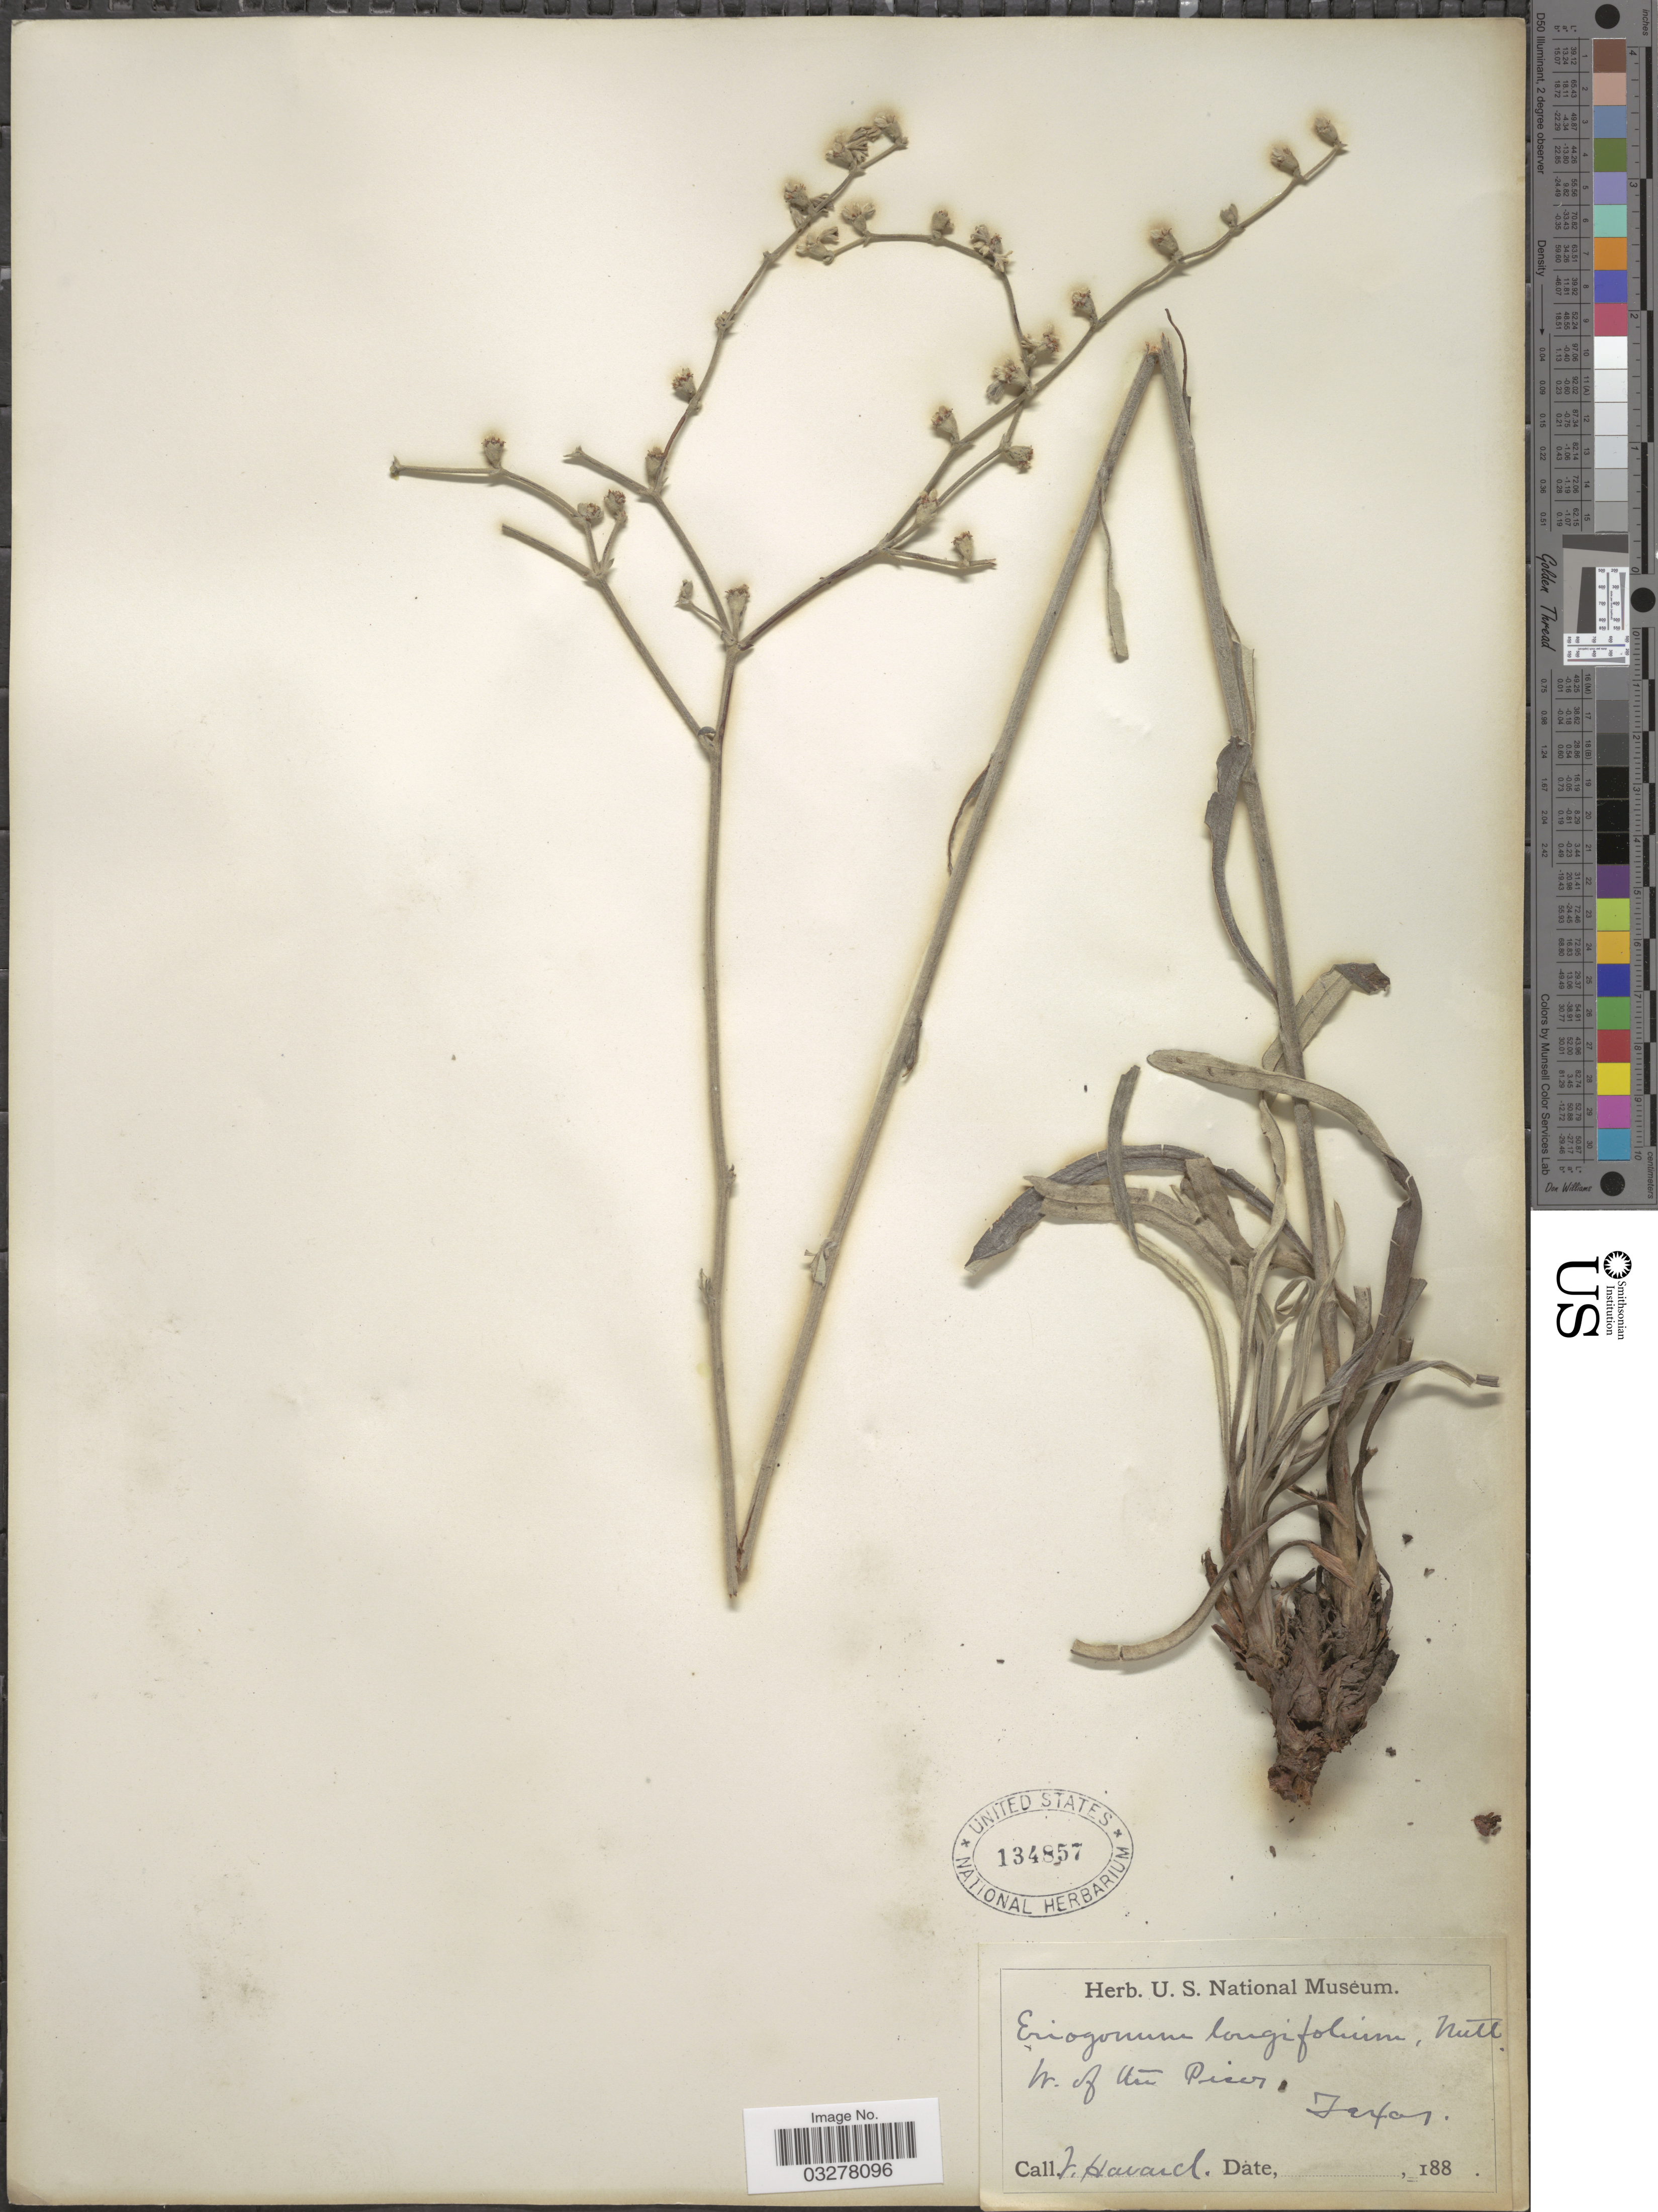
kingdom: Plantae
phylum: Tracheophyta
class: Magnoliopsida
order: Caryophyllales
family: Polygonaceae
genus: Eriogonum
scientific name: Eriogonum longifolium var. lindheimeri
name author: Gand.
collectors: V. Havard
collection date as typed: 188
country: United States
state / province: Texas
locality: W. of the Pecos.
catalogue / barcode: US 134857